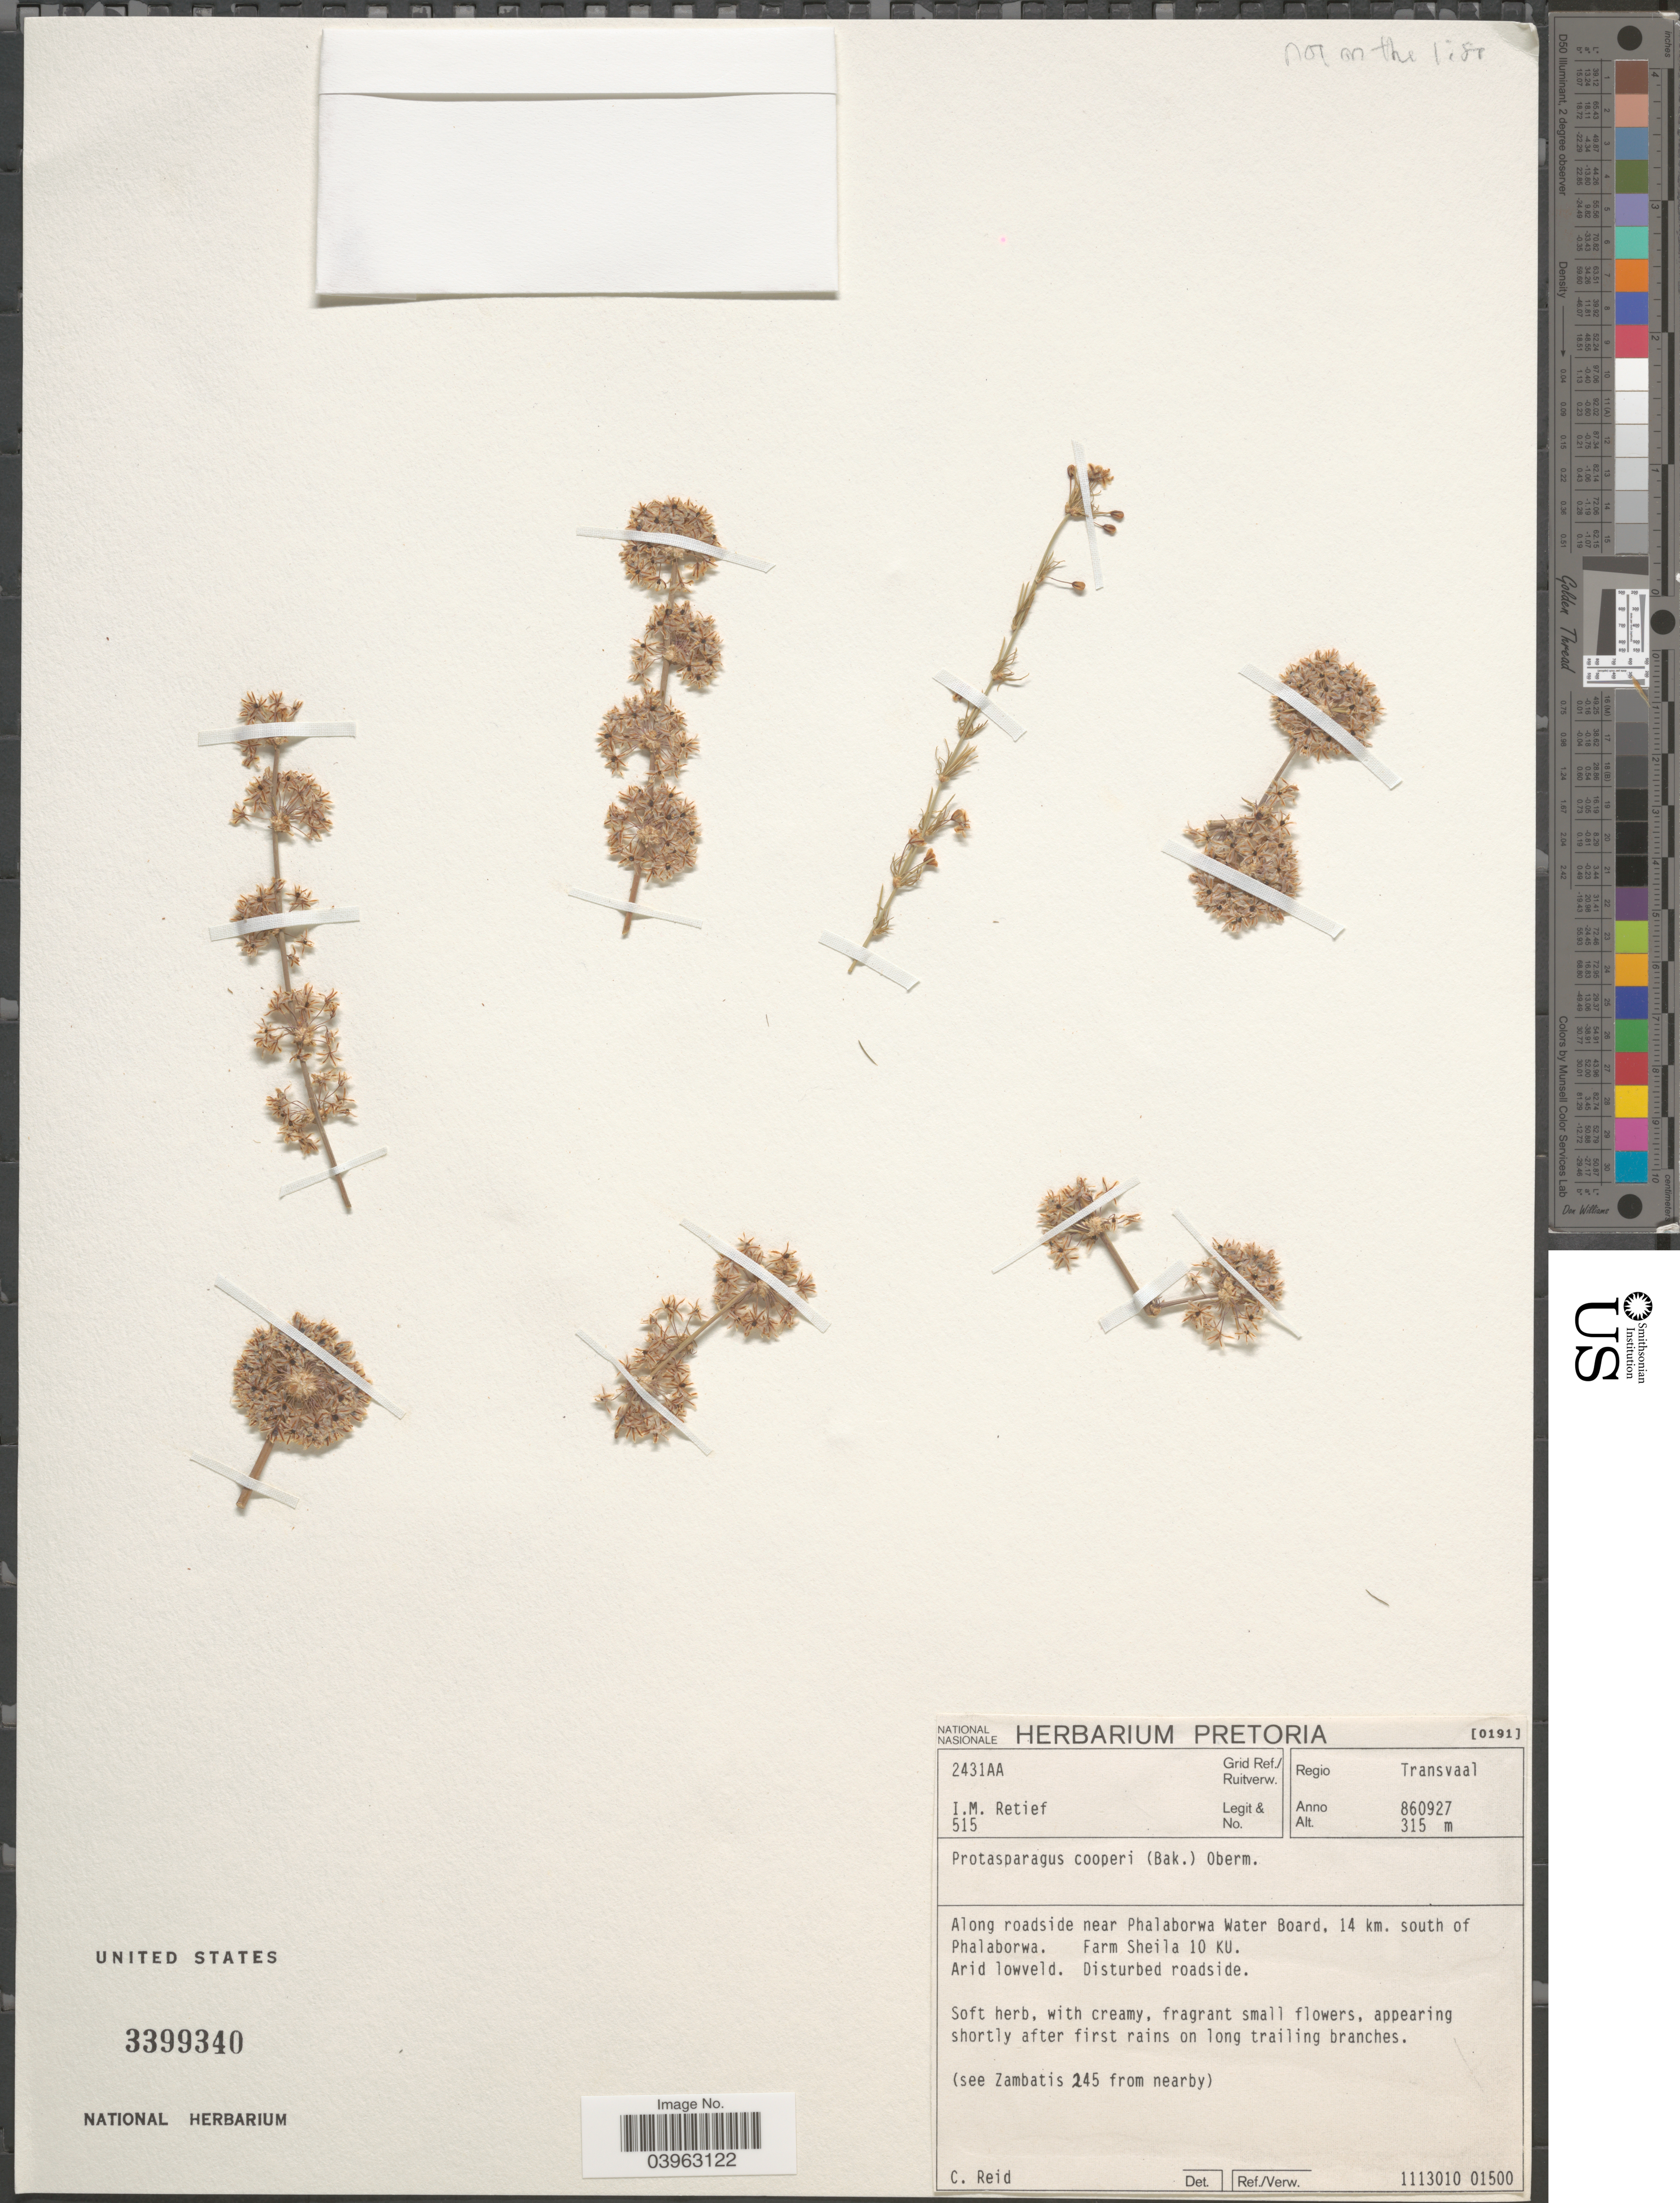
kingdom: Plantae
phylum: Tracheophyta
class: Liliopsida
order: Asparagales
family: Asparagaceae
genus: Asparagus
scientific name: Asparagus cooperi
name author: Baker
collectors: I. Retief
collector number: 515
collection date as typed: Transcribed d/m/y: 27/9/86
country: South Africa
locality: Grid Ref./ Ruitverw. 2431AA. Regio Transvaal. Along roadside near Phalaborwa Water Board, 14 km. south of Phalaborwa. Farm Sheila 10 KU.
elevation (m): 315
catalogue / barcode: US 3399340